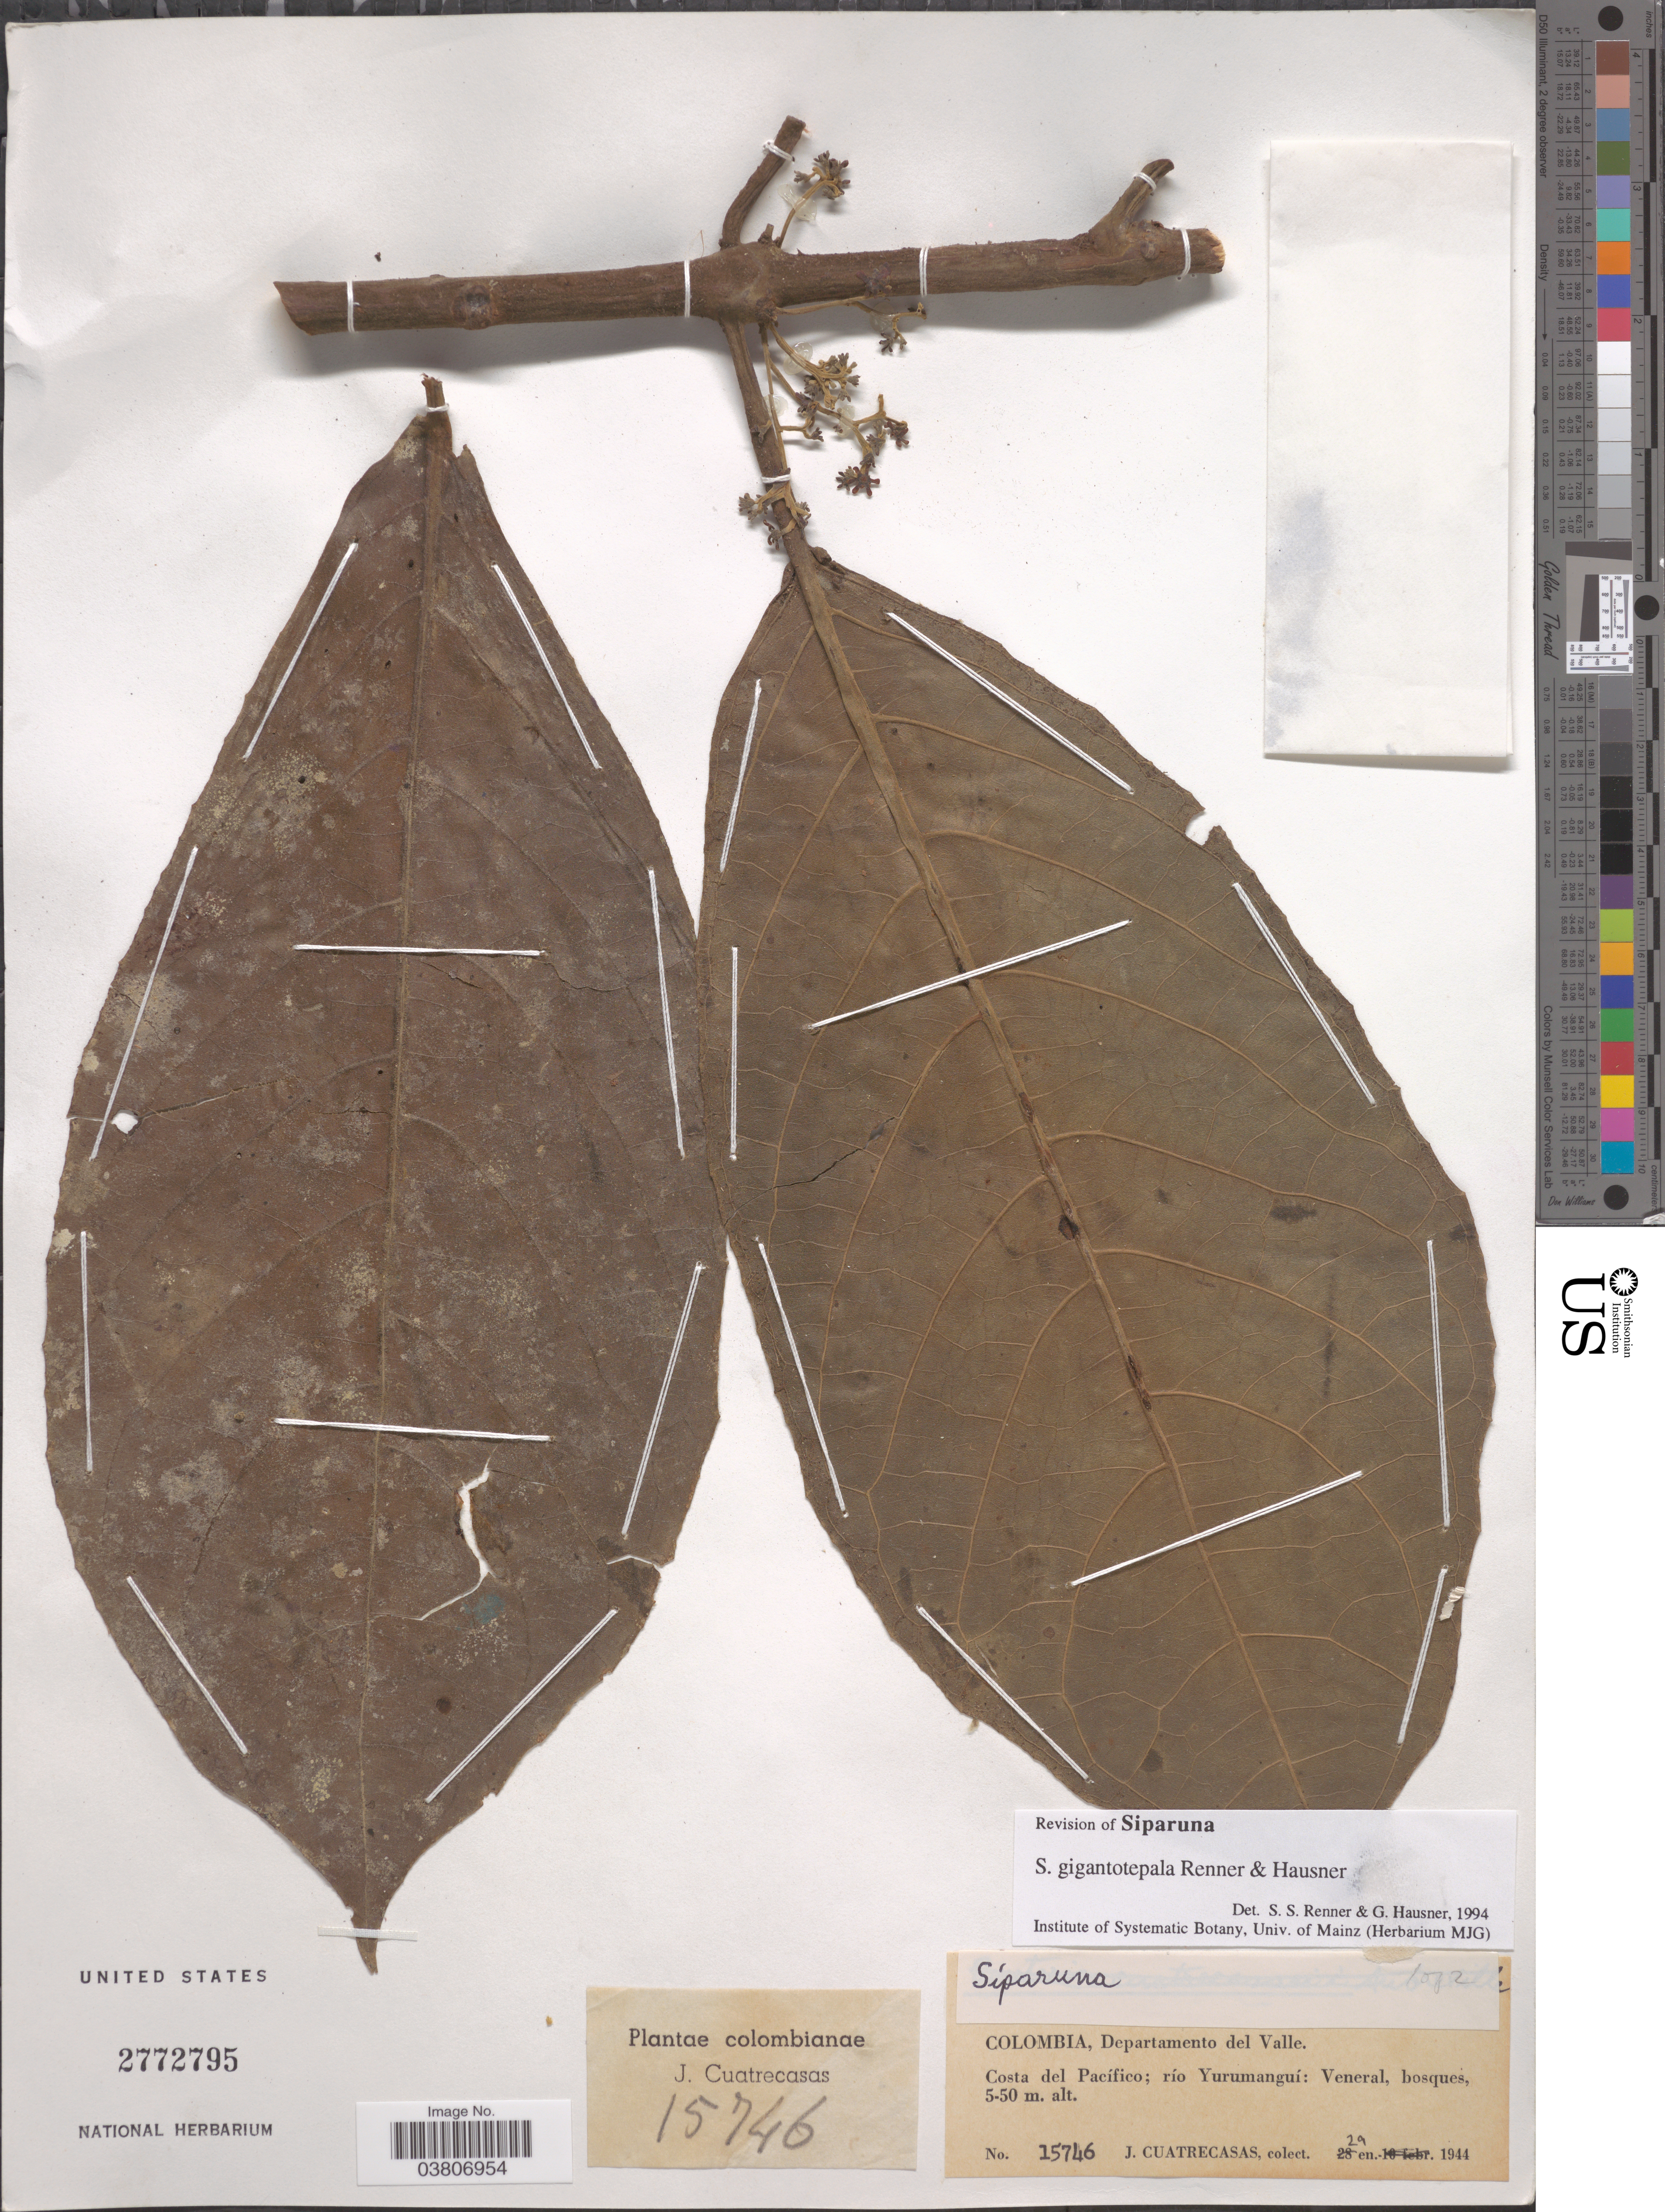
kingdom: Plantae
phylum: Tracheophyta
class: Magnoliopsida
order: Laurales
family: Siparunaceae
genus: Siparuna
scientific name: Siparuna gigantotepala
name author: S.S. Renner & Hausner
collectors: J. Cuatrecasas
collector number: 15746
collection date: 1944-01-29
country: Colombia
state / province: Valle del Cauca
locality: Departamento del Valle. Costa del Pacífico; río Yurumanguí: Veneral.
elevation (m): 5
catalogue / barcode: US 2772795